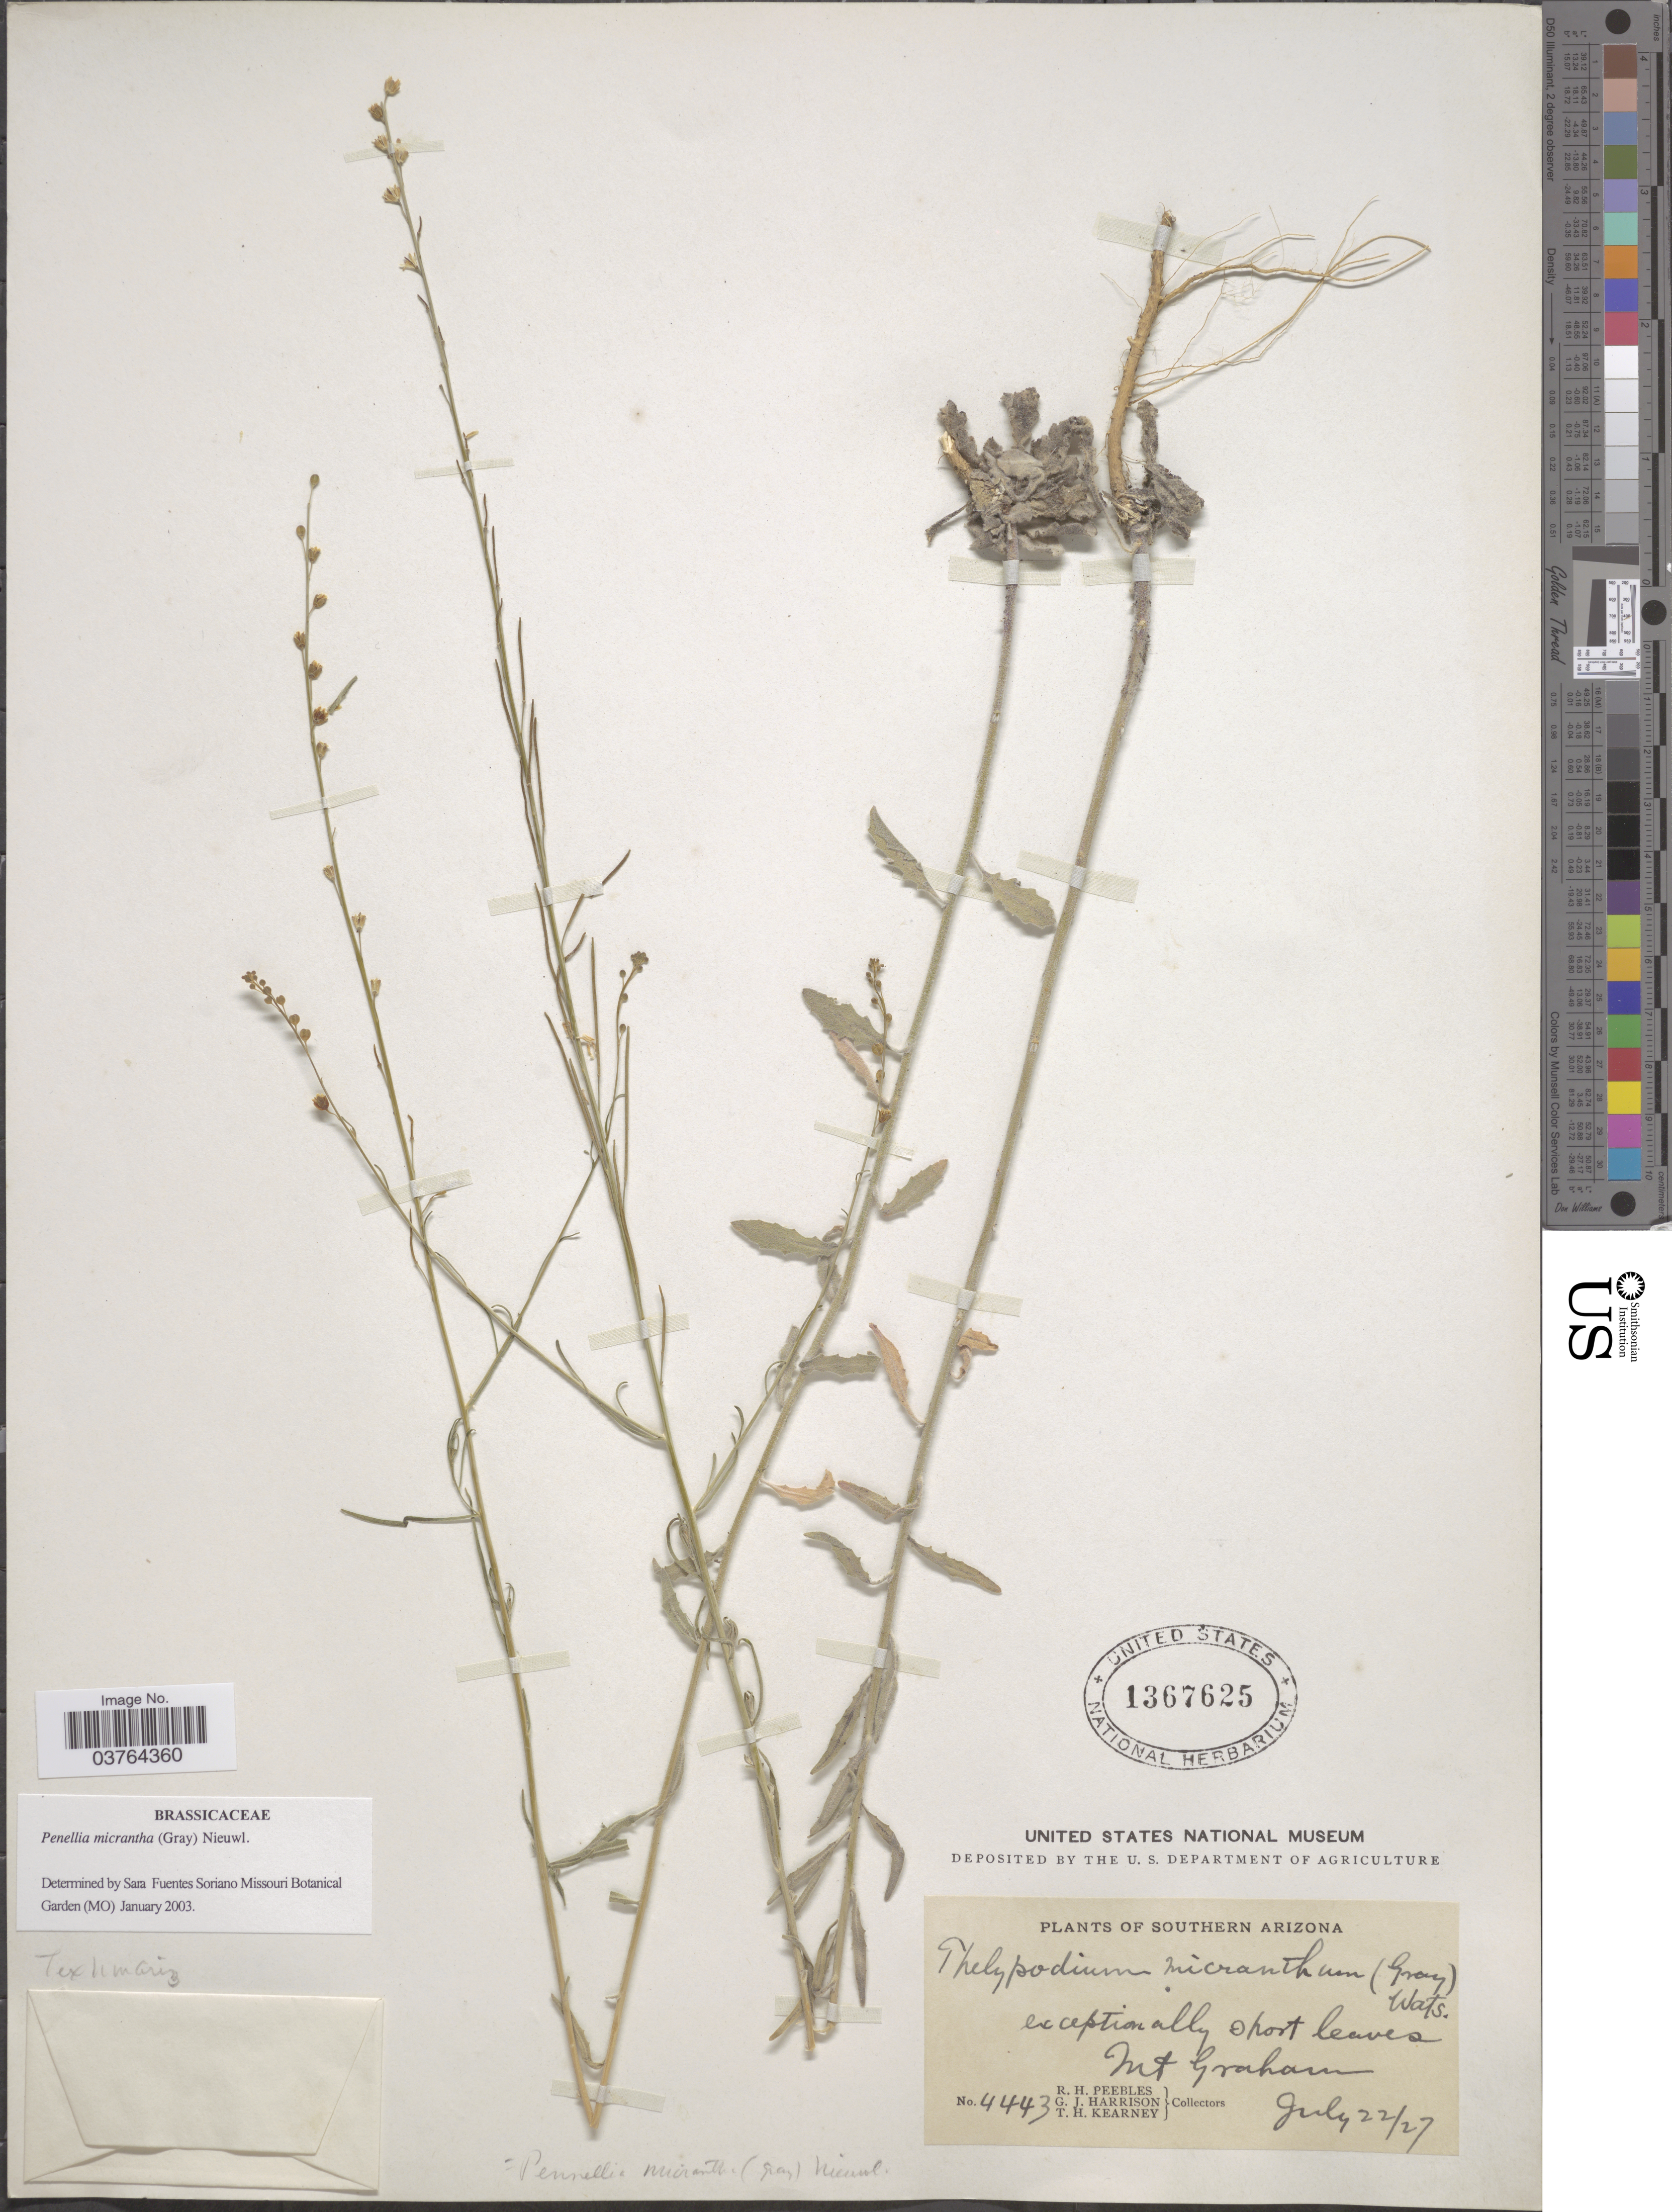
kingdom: Plantae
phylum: Tracheophyta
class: Magnoliopsida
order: Brassicales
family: Brassicaceae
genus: Pennellia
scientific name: Pennellia micrantha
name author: (A. Gray) Nieuwl.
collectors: R. H. Peebles, G. J. Harrison & T. H. Kearney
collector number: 4443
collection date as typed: Transcribed d/m/y: 22/7/27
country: United States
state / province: Arizona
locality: Southern Arizona. Mt. Graham.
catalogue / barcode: US 1367625